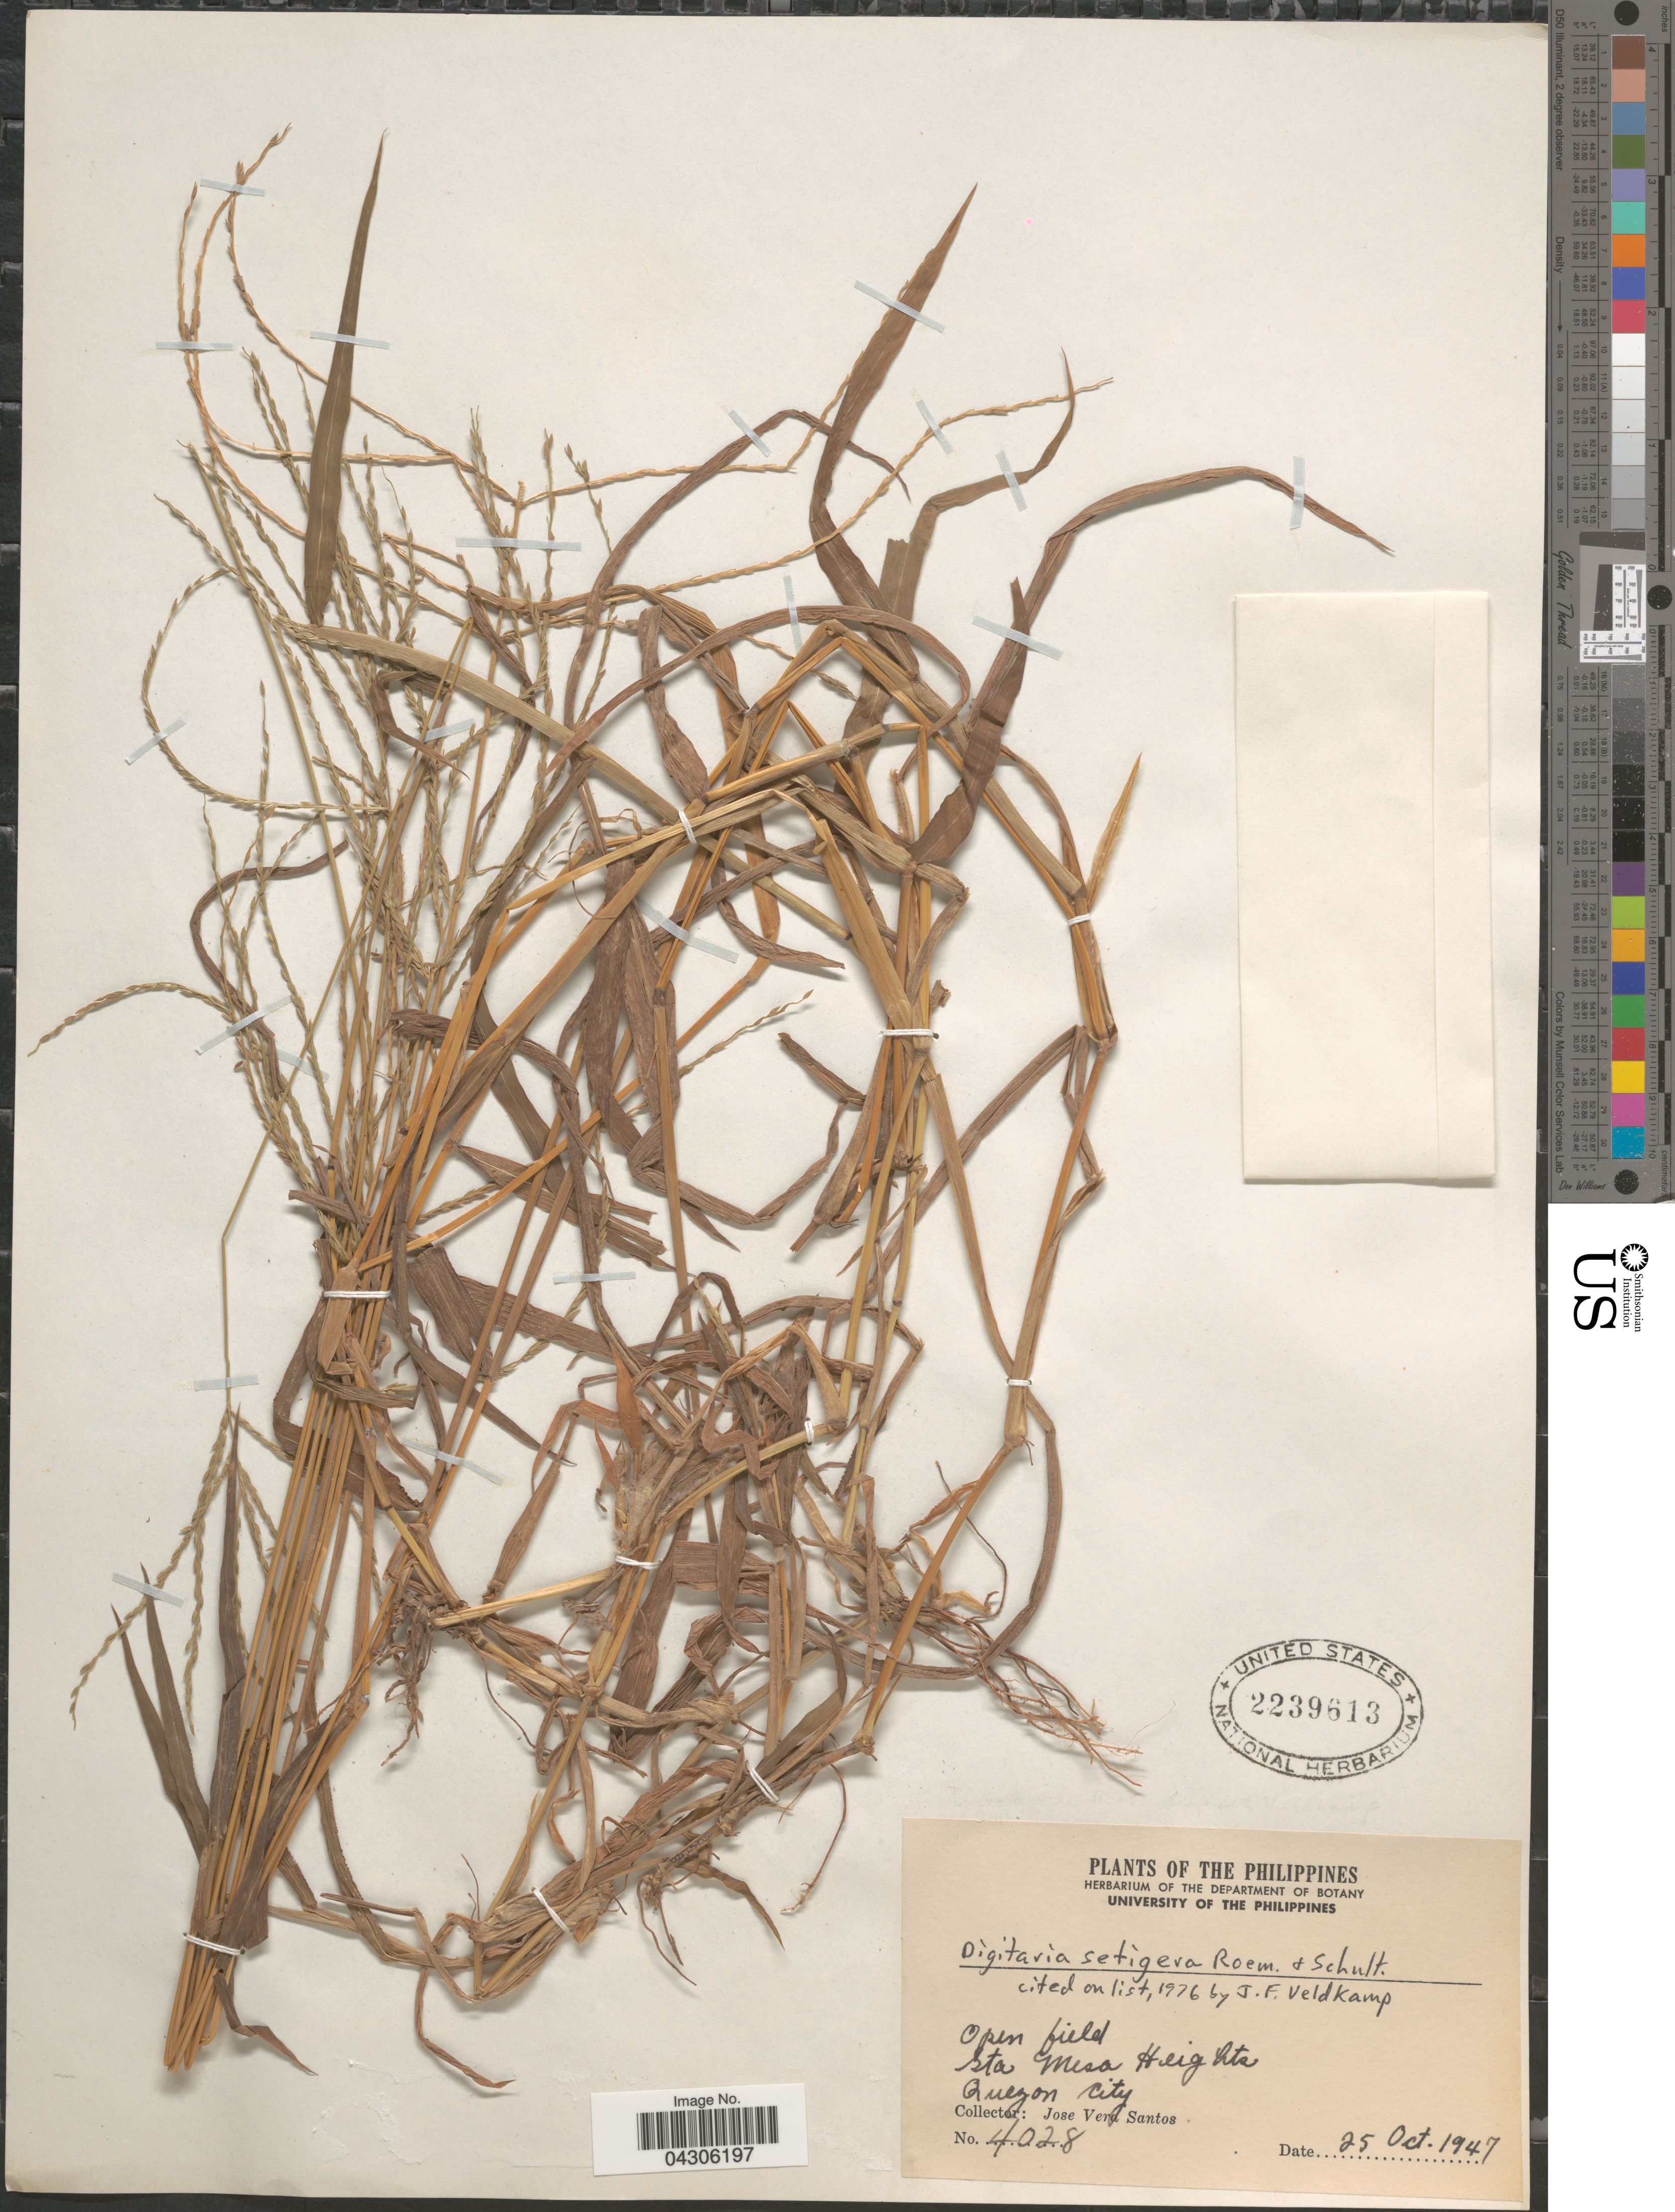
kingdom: Plantae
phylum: Tracheophyta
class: Liliopsida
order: Poales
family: Poaceae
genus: Digitaria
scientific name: Digitaria setigera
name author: Roth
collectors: J. Vera Santos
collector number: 4028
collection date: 1947-10-25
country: Philippines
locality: Open field. Sta Mesa Heights. Quezon City.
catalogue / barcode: US 2239613